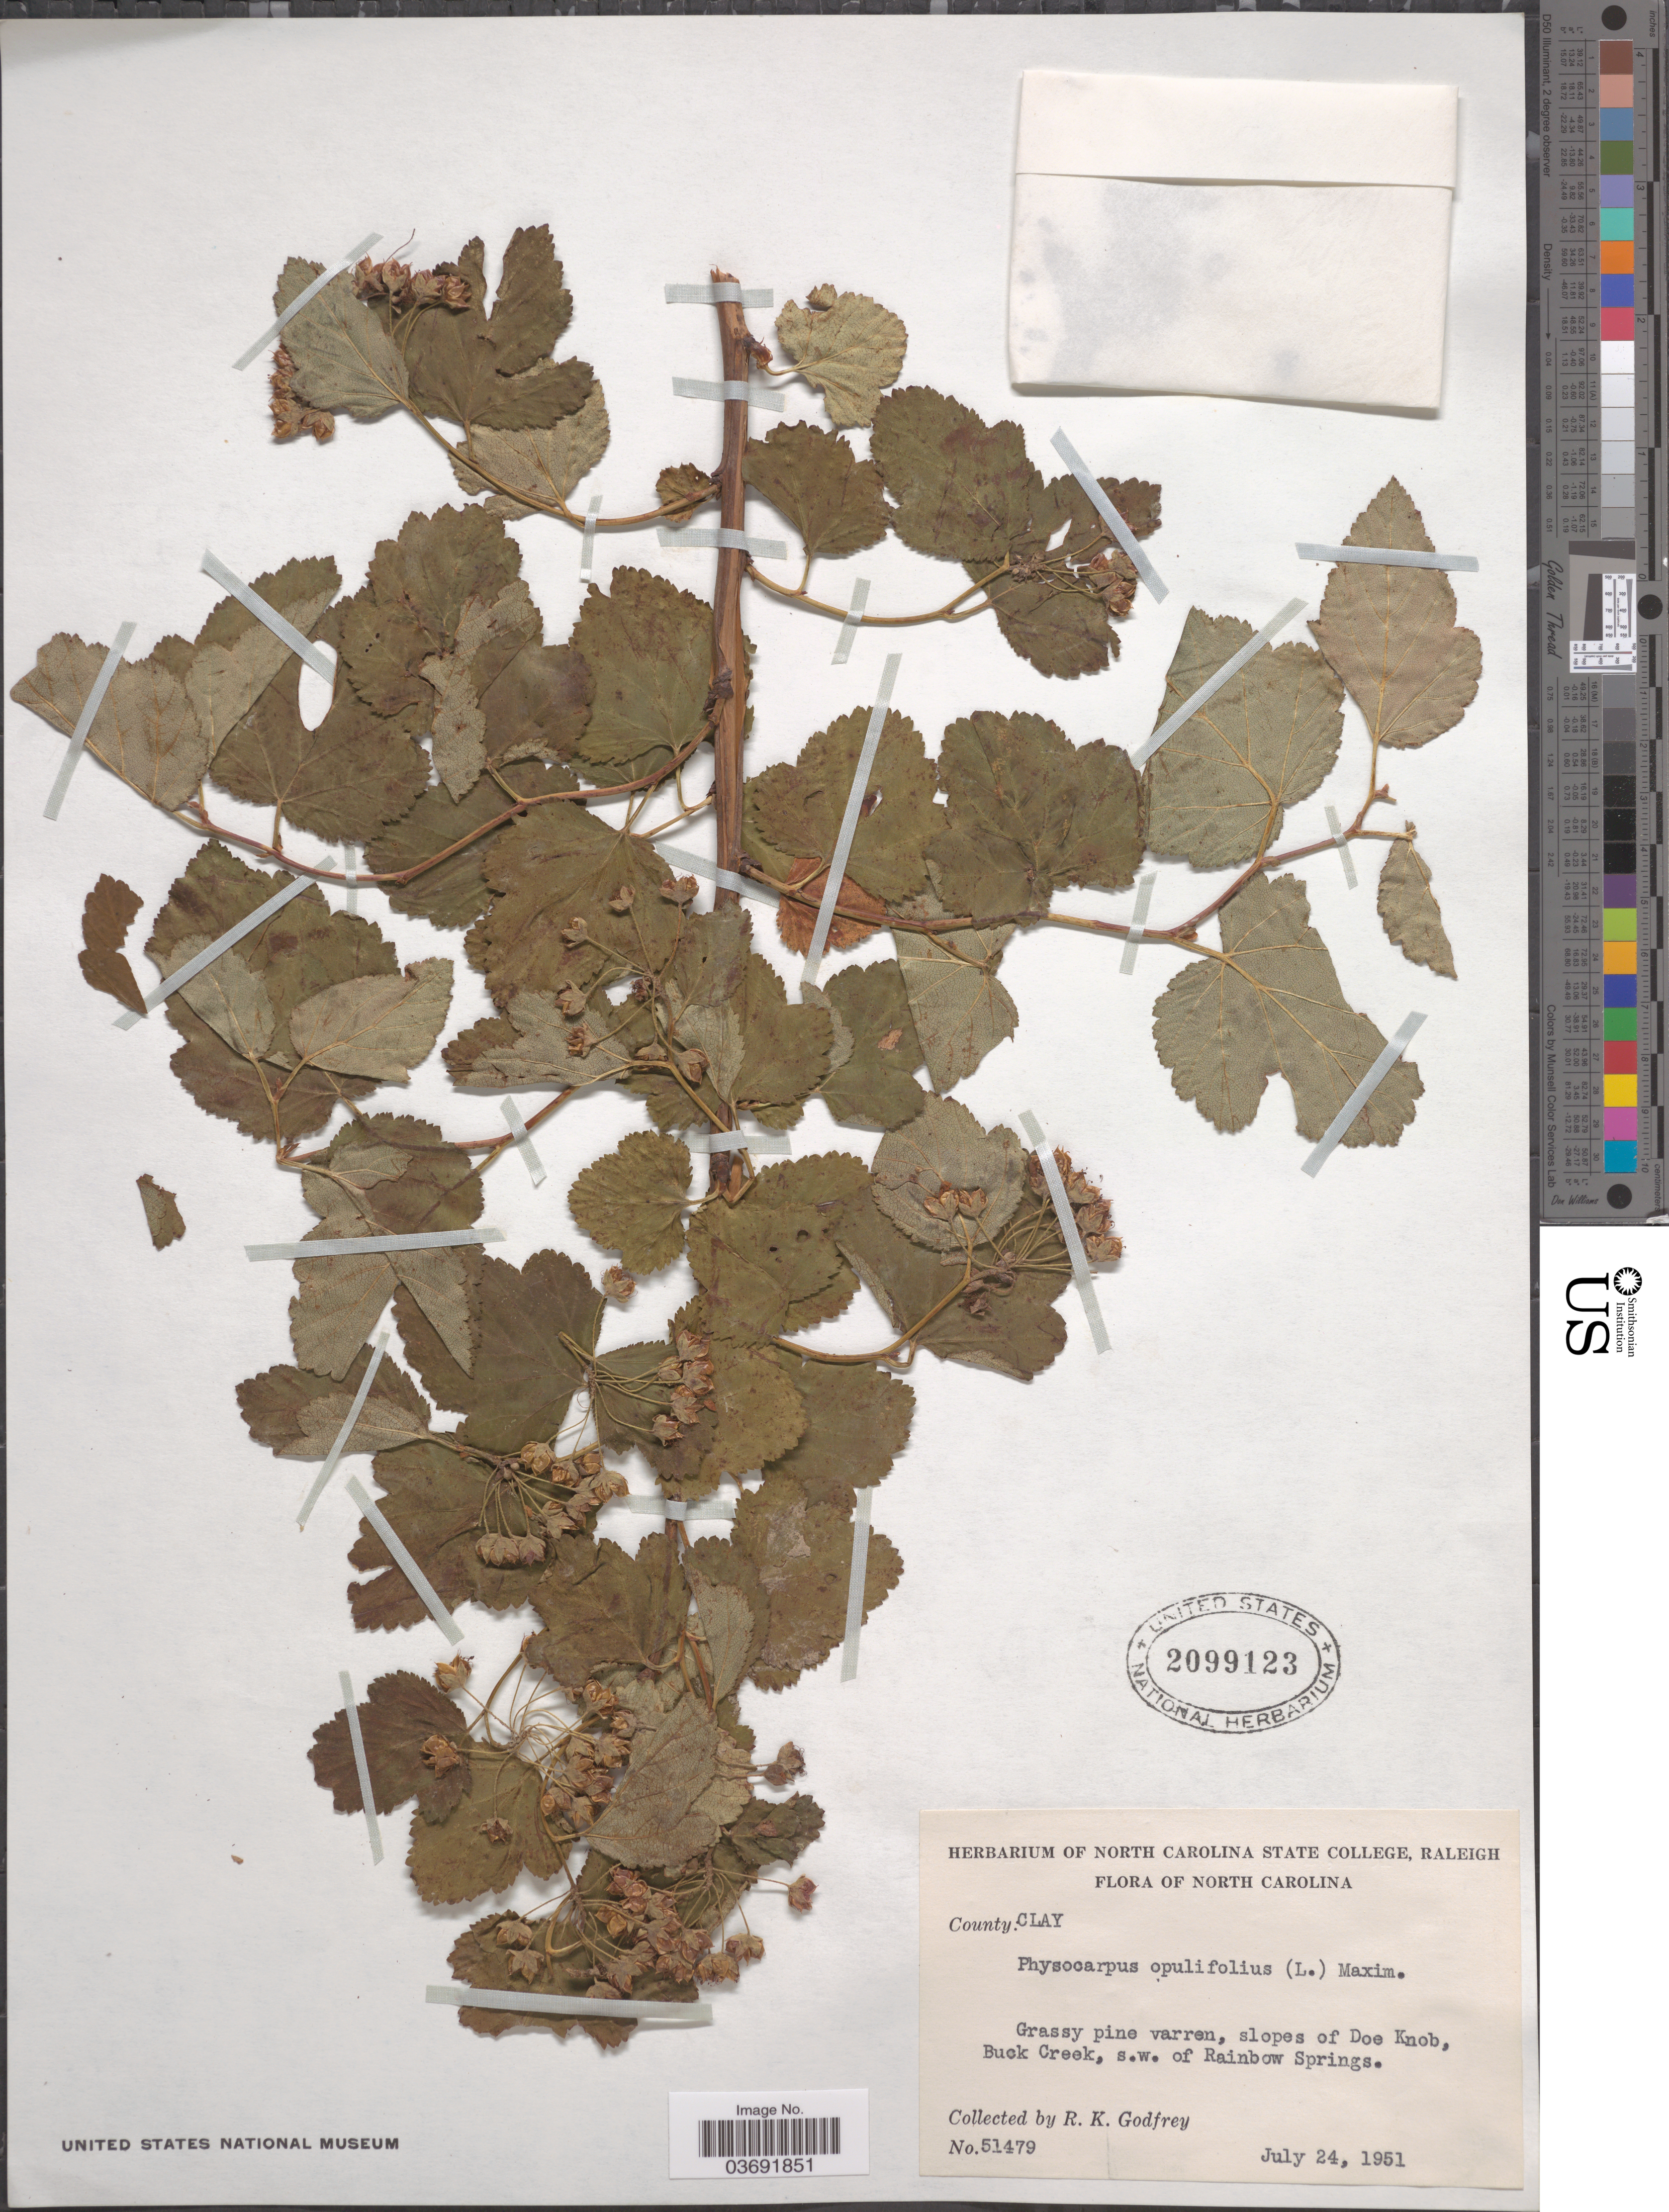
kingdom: Plantae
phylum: Tracheophyta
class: Magnoliopsida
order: Rosales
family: Rosaceae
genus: Physocarpus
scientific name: Physocarpus opulifolius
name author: (L.) Maxim.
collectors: R. K. Godfrey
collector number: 51479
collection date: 1951-07-24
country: United States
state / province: North Carolina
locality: County: Clay. Grassy pine varren, slopes of Doe Knob, Buck Creek, s.w. of Rainbow Springs.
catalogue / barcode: US 2099123